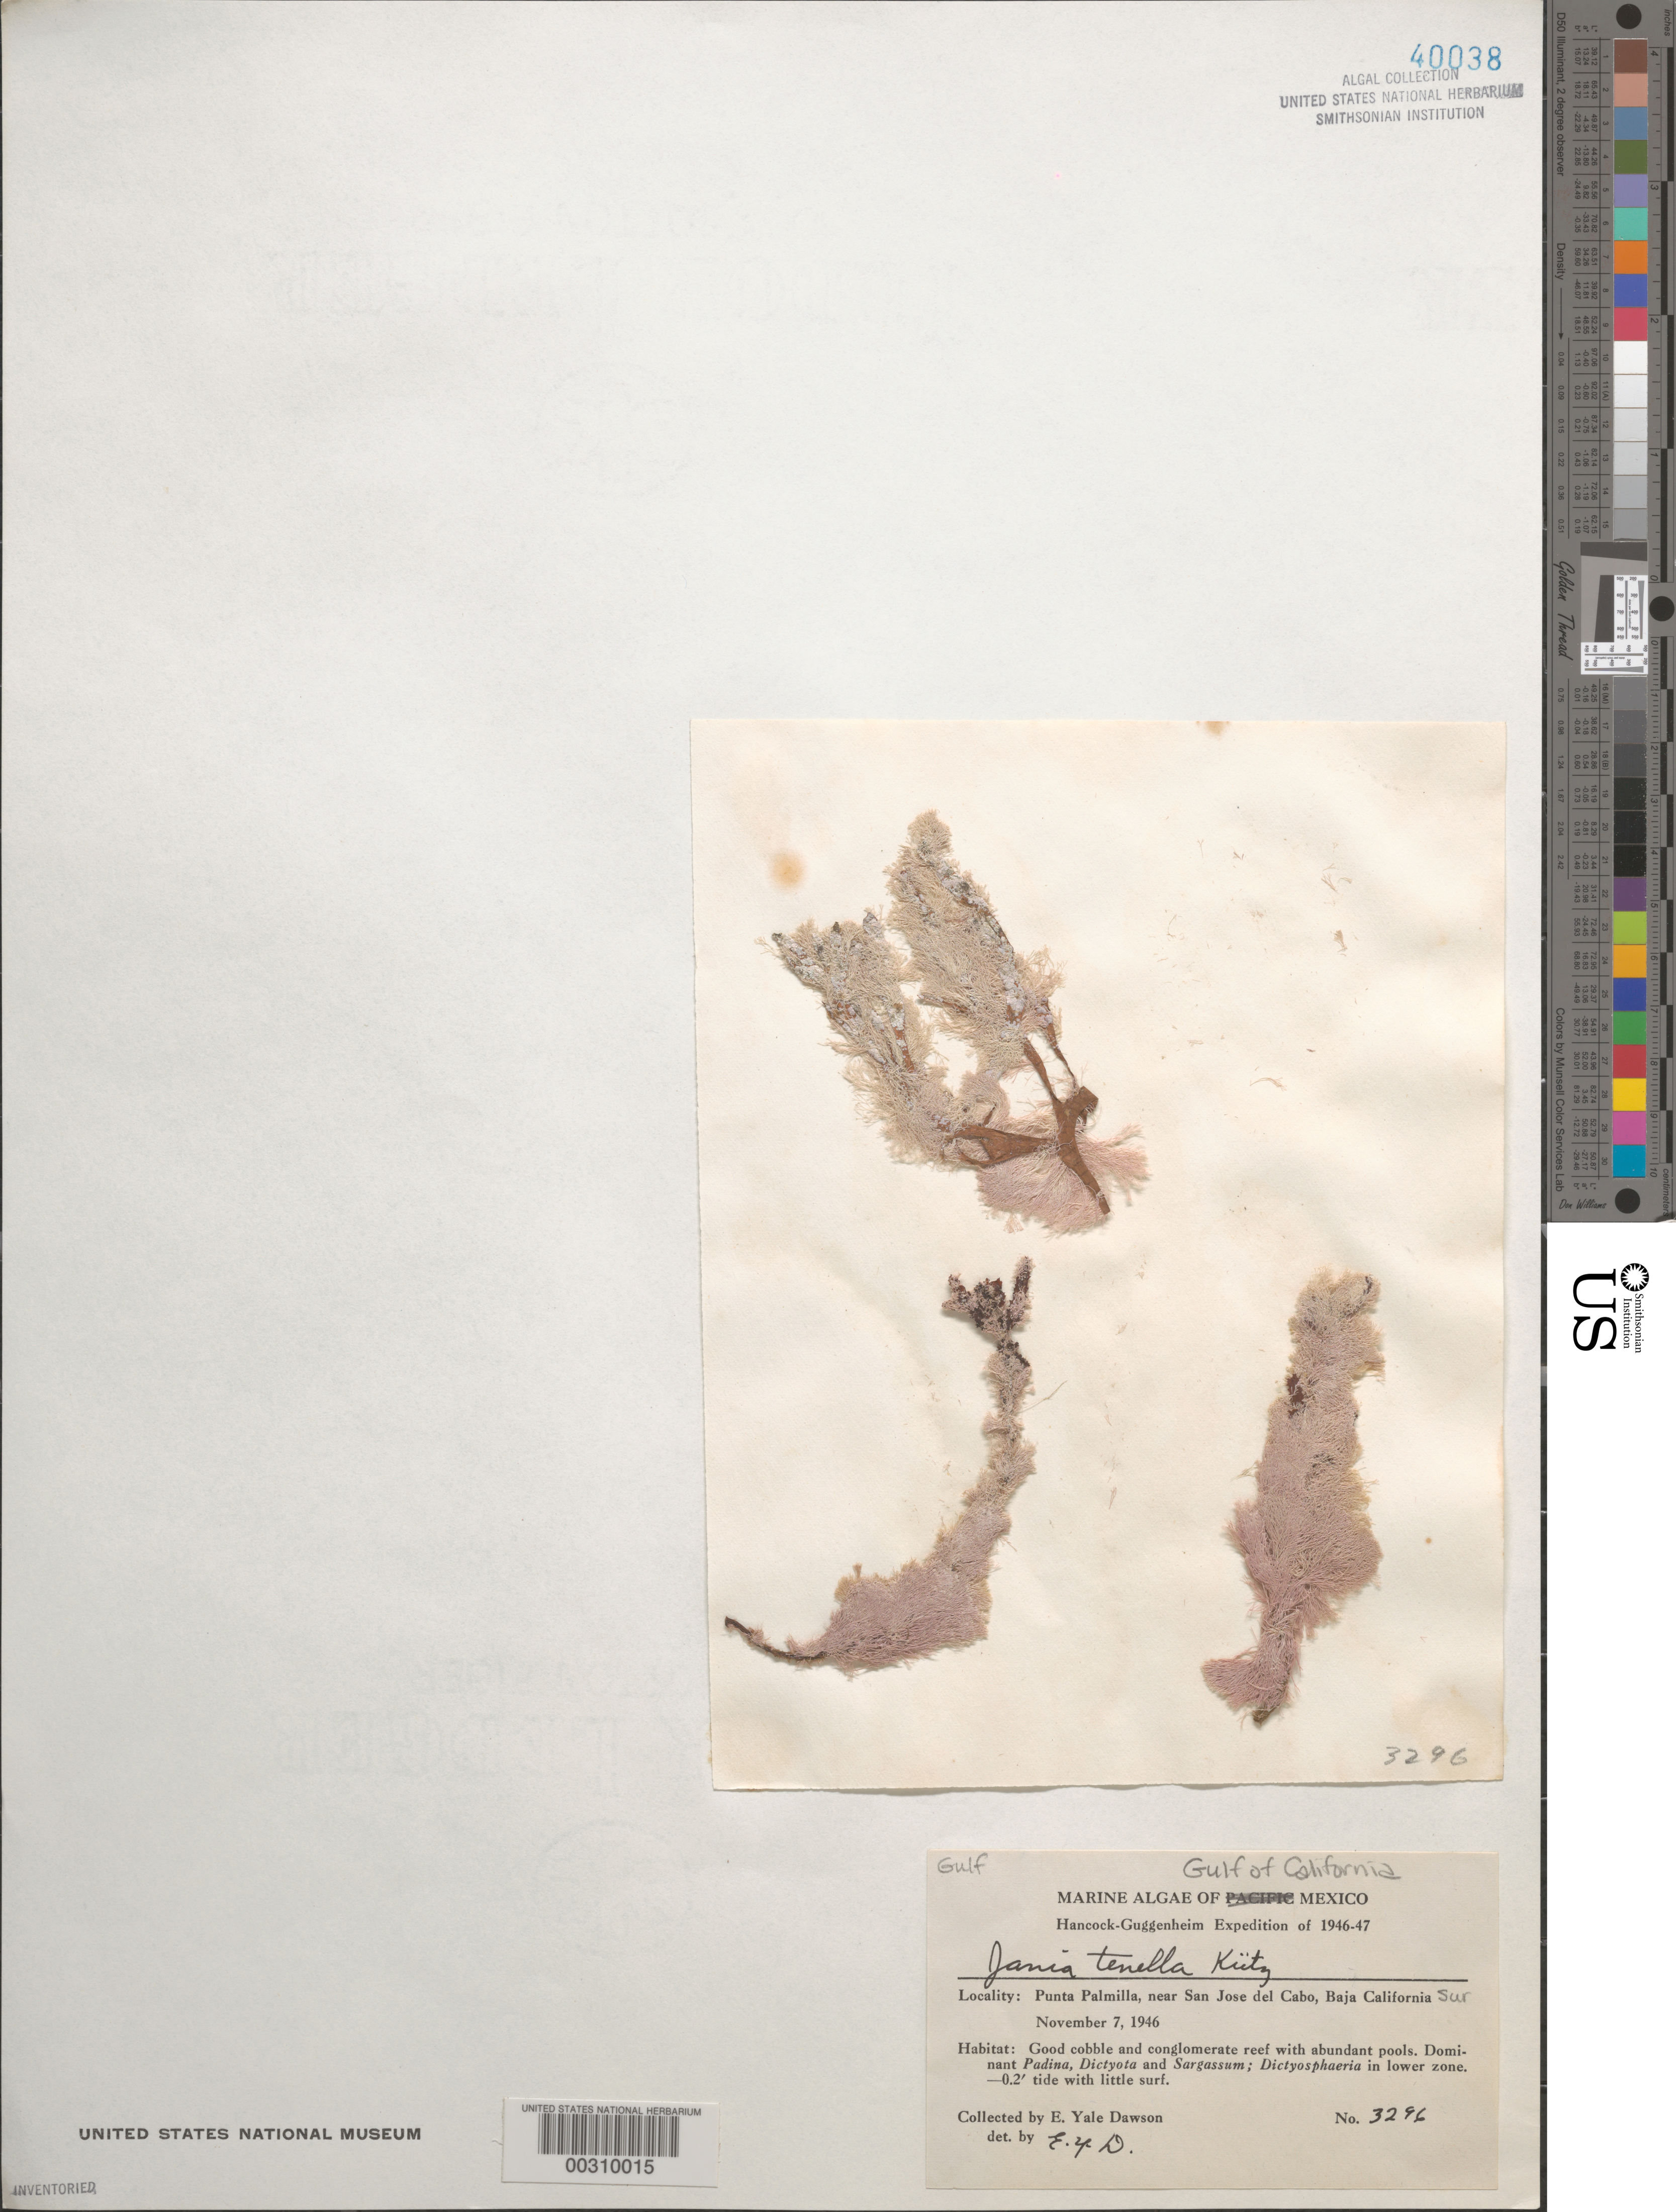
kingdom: Plantae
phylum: Rhodophyta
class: Florideophyceae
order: Corallinales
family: Corallinaceae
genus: Jania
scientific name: Jania tenella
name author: (Kütz.) Grunow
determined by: Dawson, E. Y.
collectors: E. Y. Dawson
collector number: EYD 3296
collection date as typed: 07 Nov 1946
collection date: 1946-11-07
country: Mexico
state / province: Baja California Sur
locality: Punta Palmilla near San Jose del Cabo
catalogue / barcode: US 40038